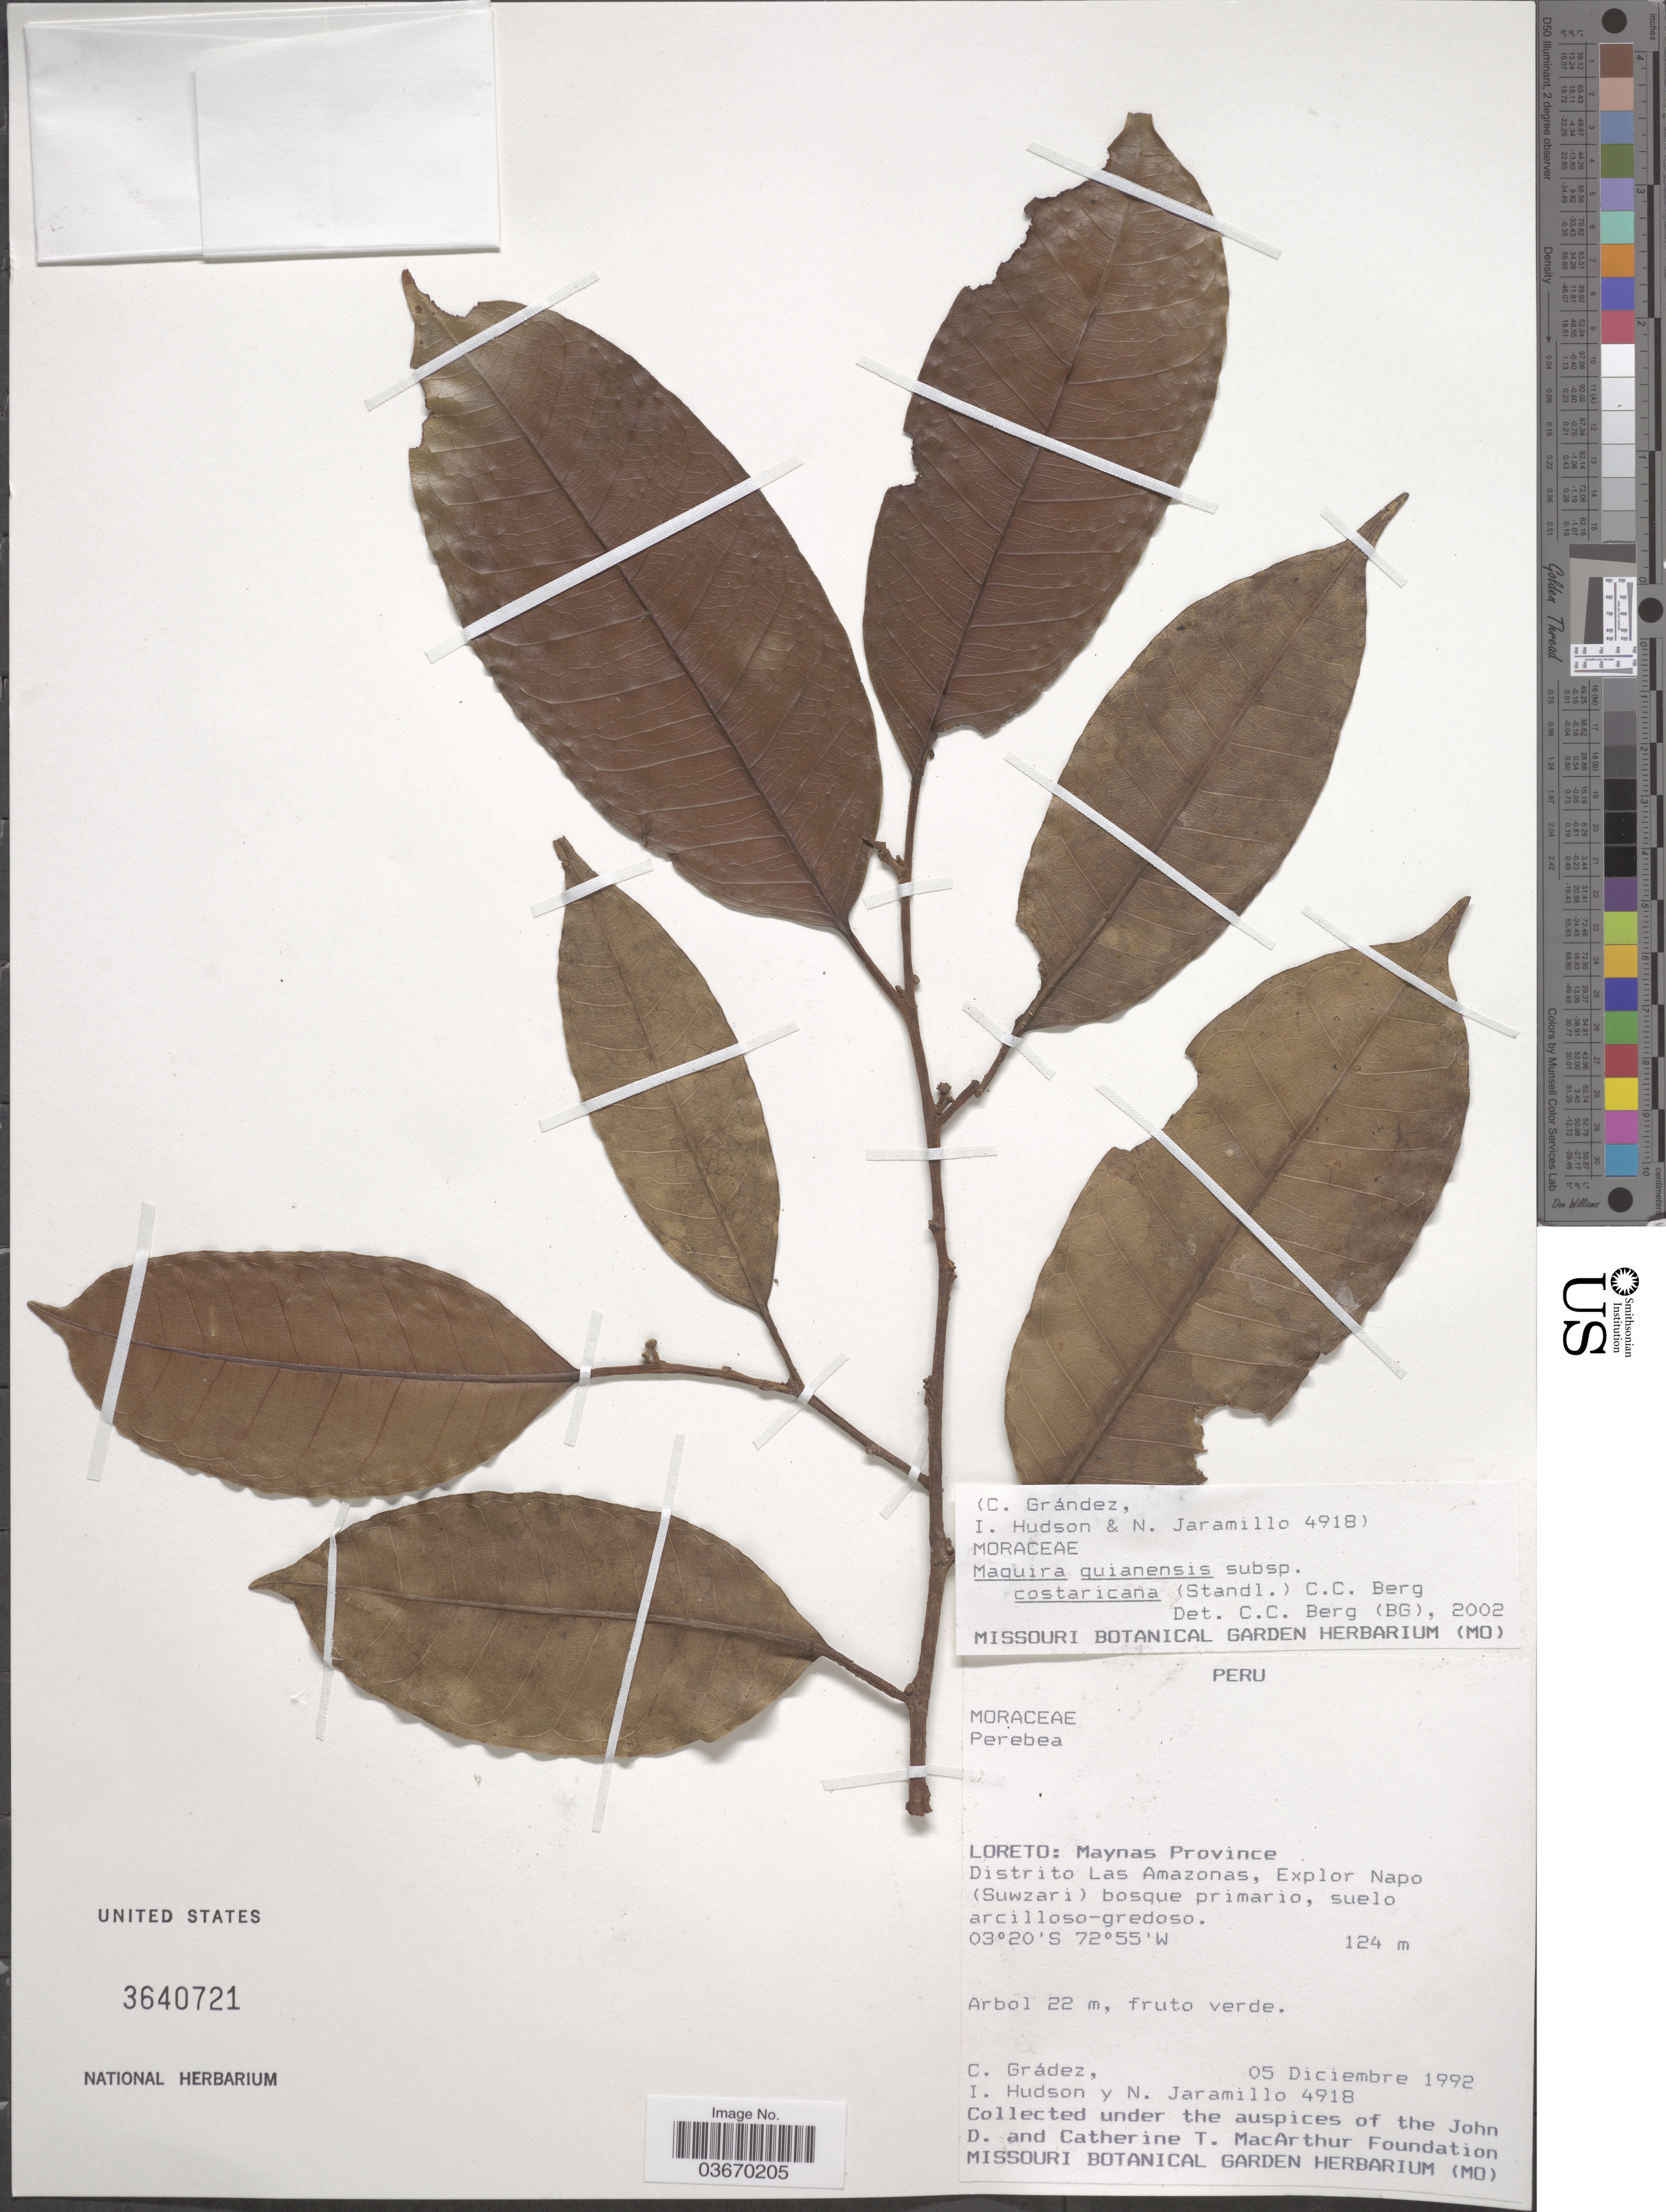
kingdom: Plantae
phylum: Tracheophyta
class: Magnoliopsida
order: Rosales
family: Moraceae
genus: Maquira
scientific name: Maquira guianensis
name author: Aubl.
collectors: C. Grádez, I. Hudson & N. Jaramillo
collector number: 4918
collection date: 1992-12-05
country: Peru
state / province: Loreto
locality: Maynas Province. Distrito Las Amazonas, Explor Napo (Suwzari) bosque primario, suelo arcilloso-gredoso.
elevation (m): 124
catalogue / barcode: US 3640721